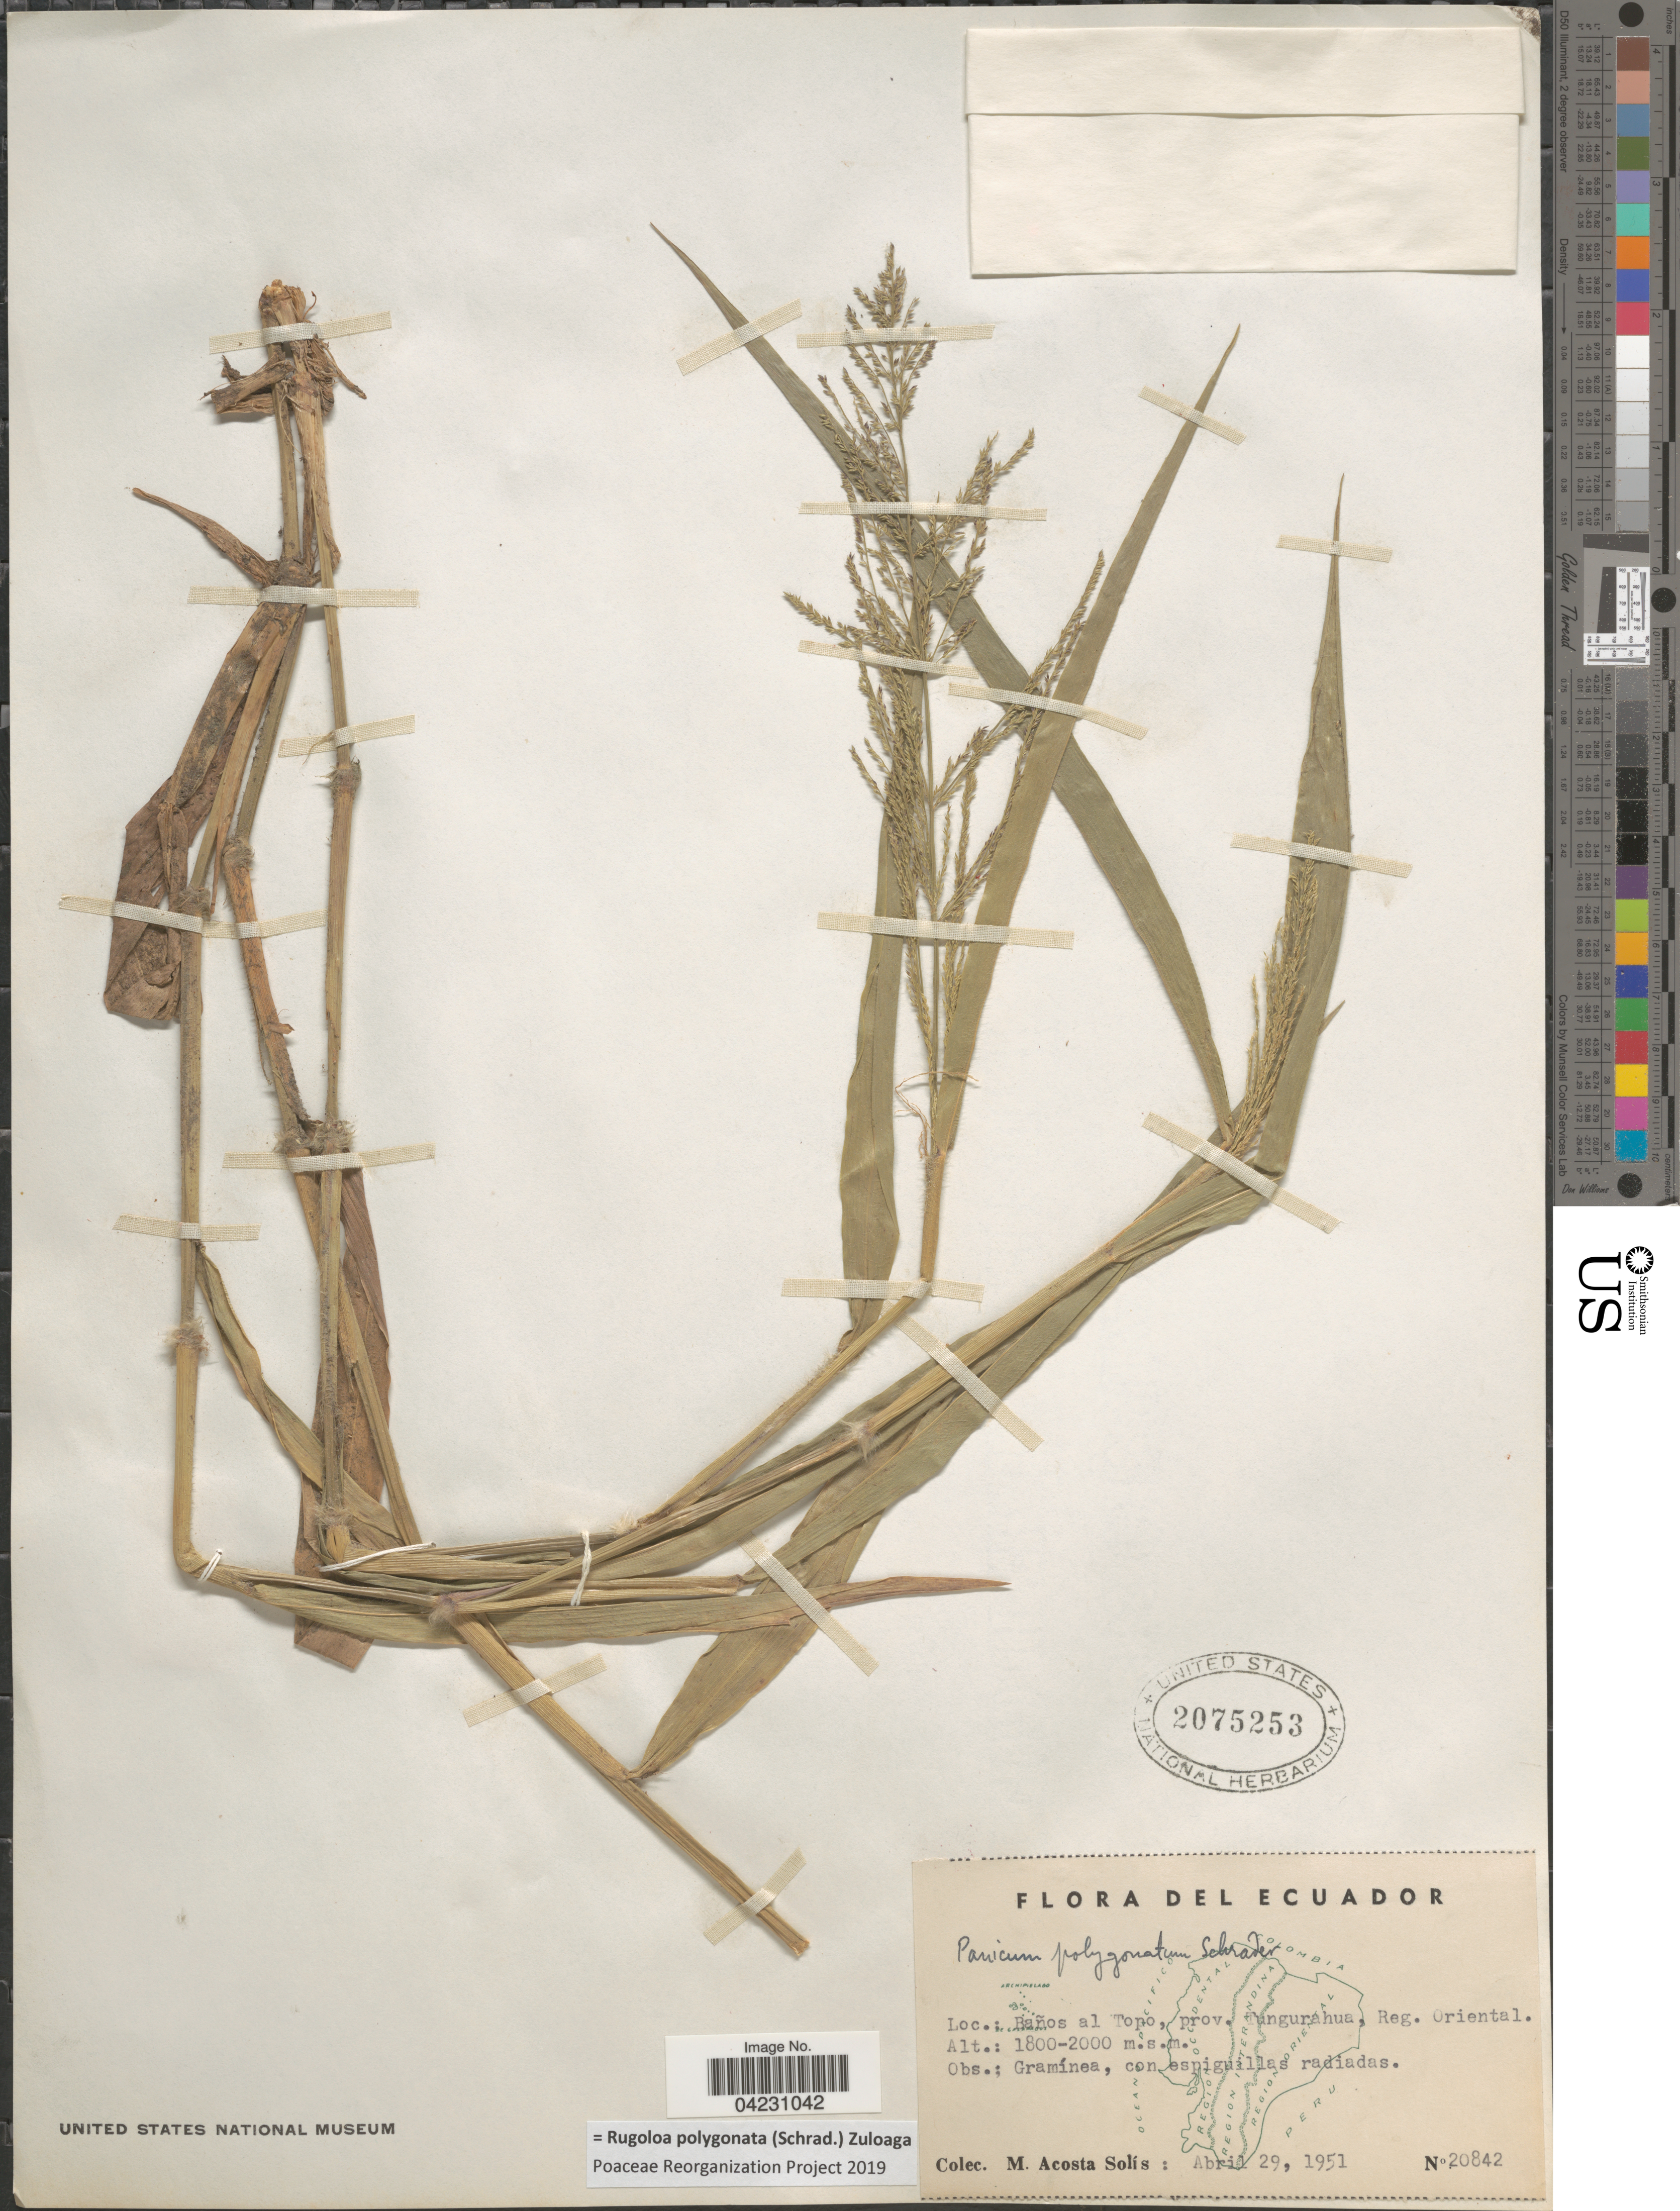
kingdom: Plantae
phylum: Tracheophyta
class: Liliopsida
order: Poales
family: Poaceae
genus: Rugoloa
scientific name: Rugoloa polygonata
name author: (Schrad.) Zuloaga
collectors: M. Acosta Solis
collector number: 20842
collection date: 1951-04-29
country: Ecuador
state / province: Tungurahua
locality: Baños al Topo, prov. Tungurahua, Reg. Oriental.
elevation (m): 1800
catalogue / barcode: US 2075253